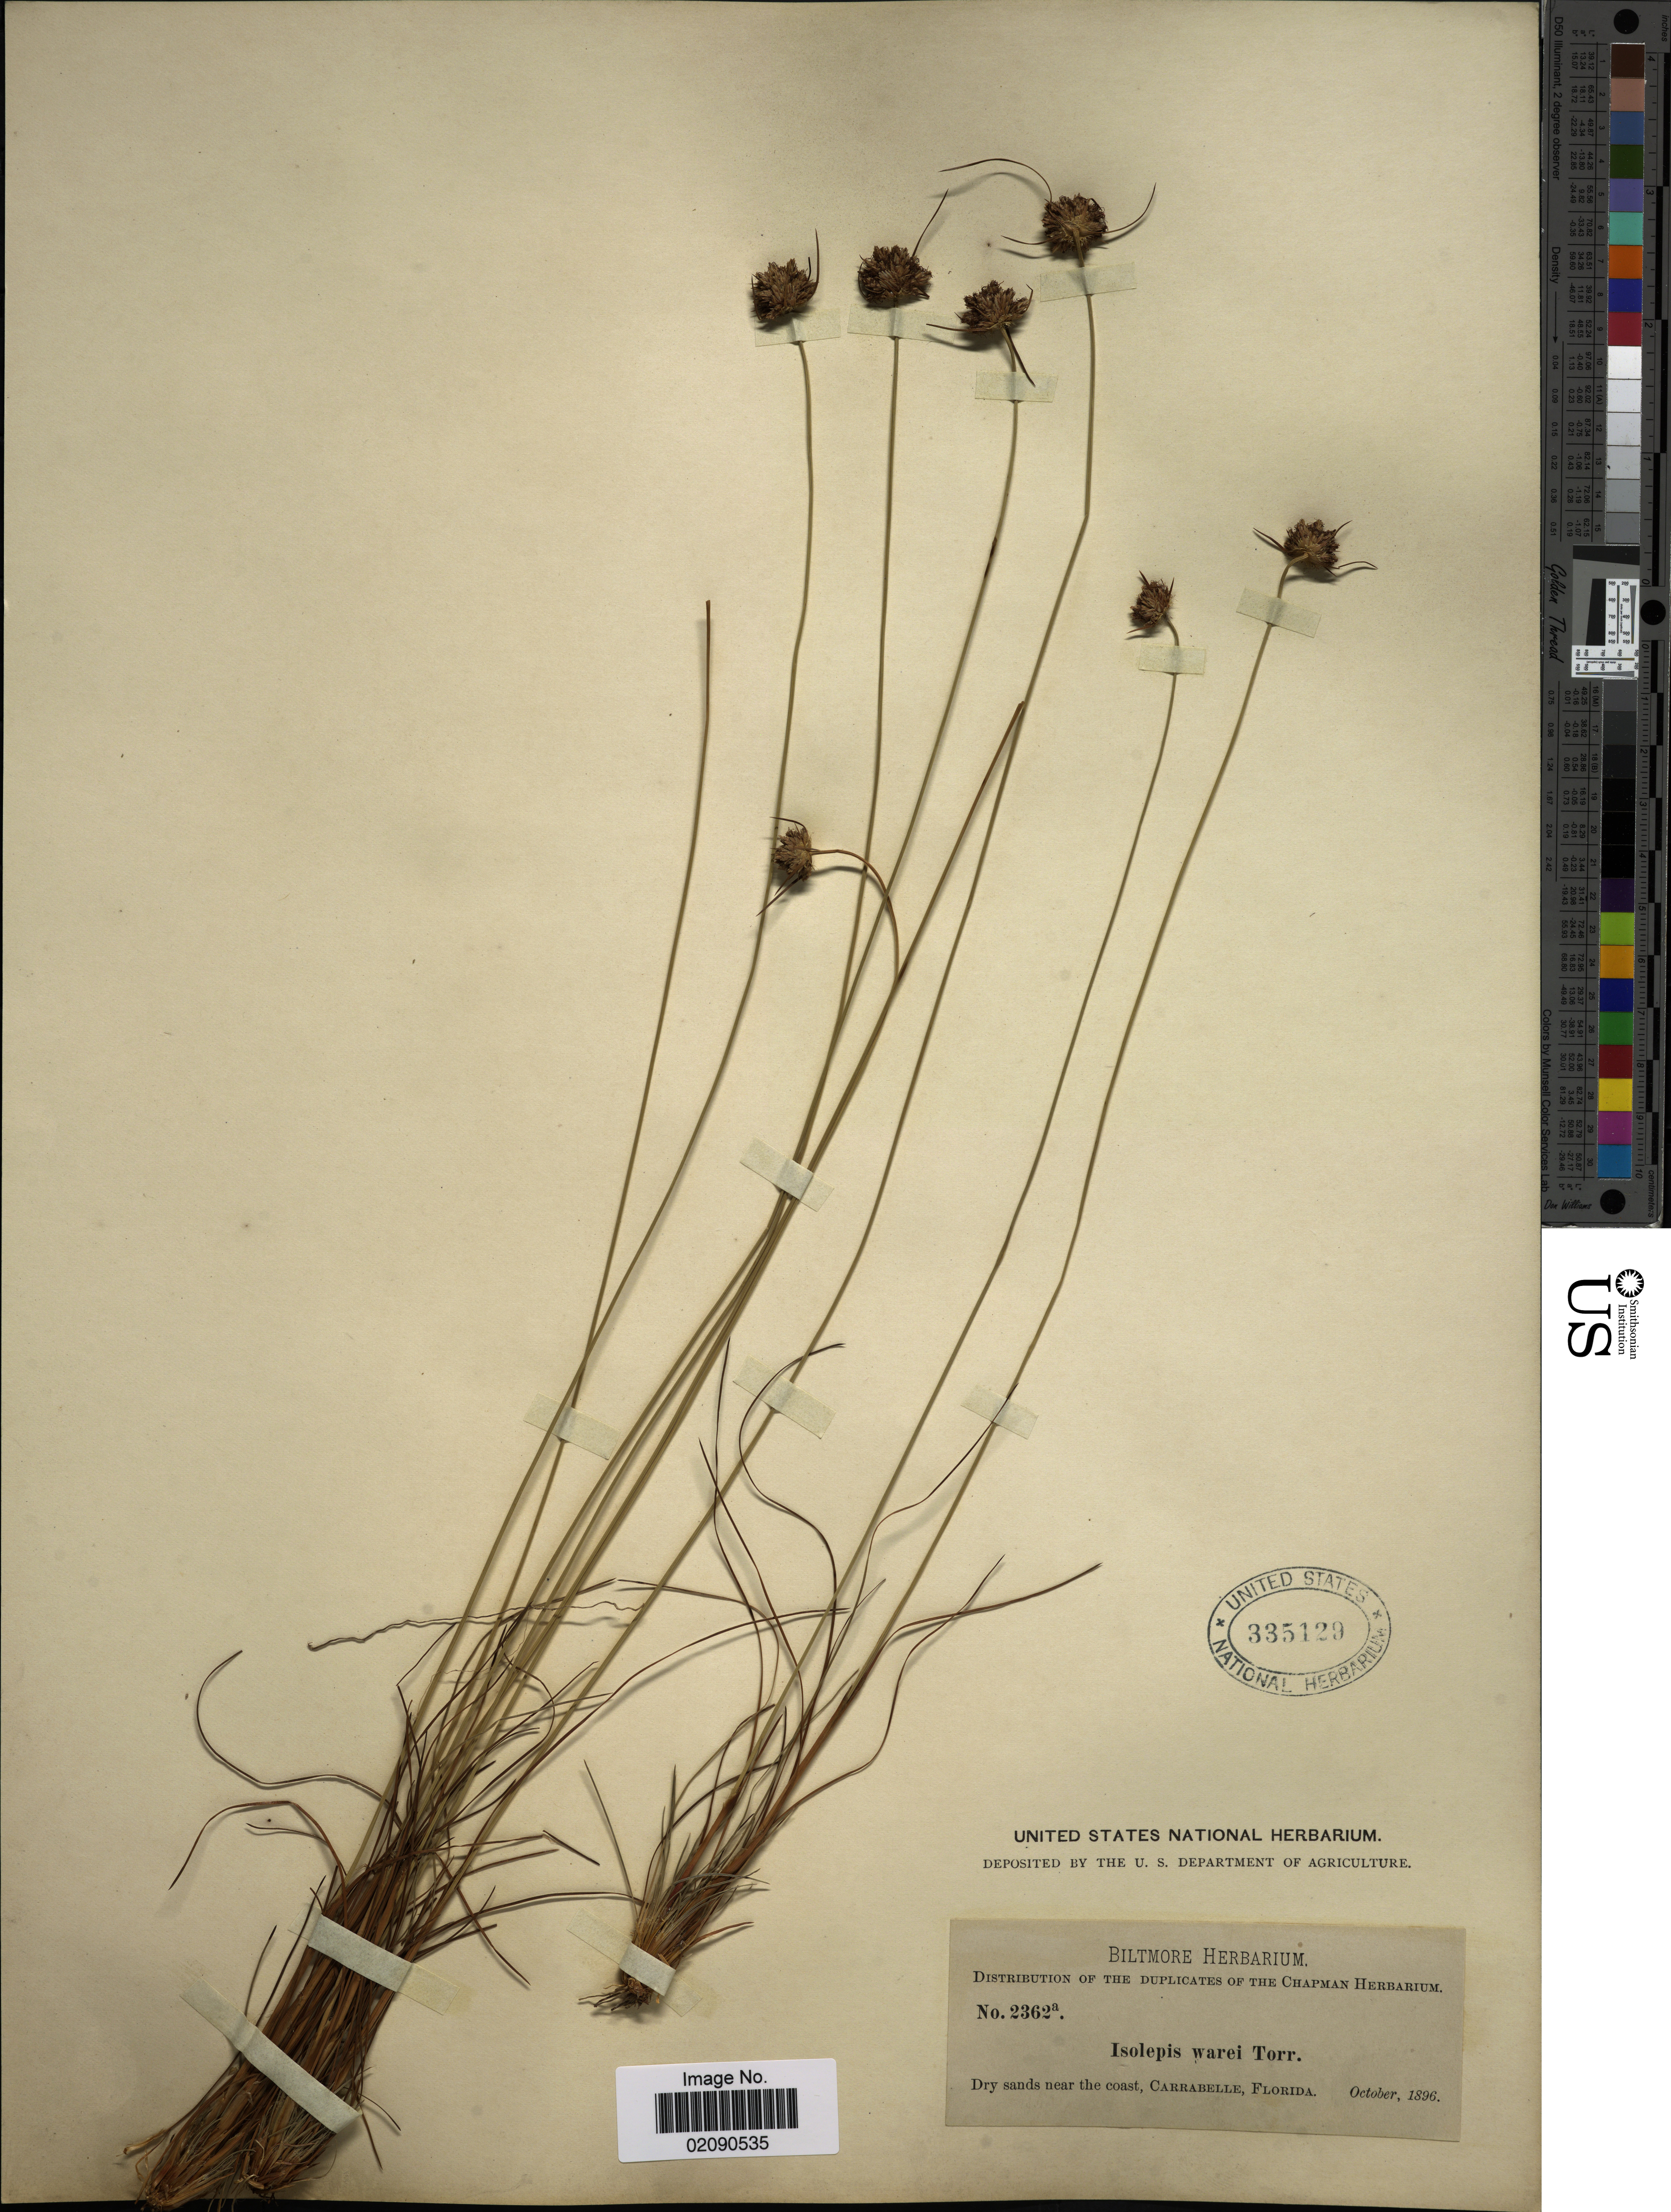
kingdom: Plantae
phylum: Tracheophyta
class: Liliopsida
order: Poales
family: Cyperaceae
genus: Bulbostylis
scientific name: Bulbostylis warei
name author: (Torr.) C.B. Clarke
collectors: ex herb. Biltmore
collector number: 2362a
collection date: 1896-10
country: United States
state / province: Florida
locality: Dry sands near the coast, Carrabelle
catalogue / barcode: US 335129